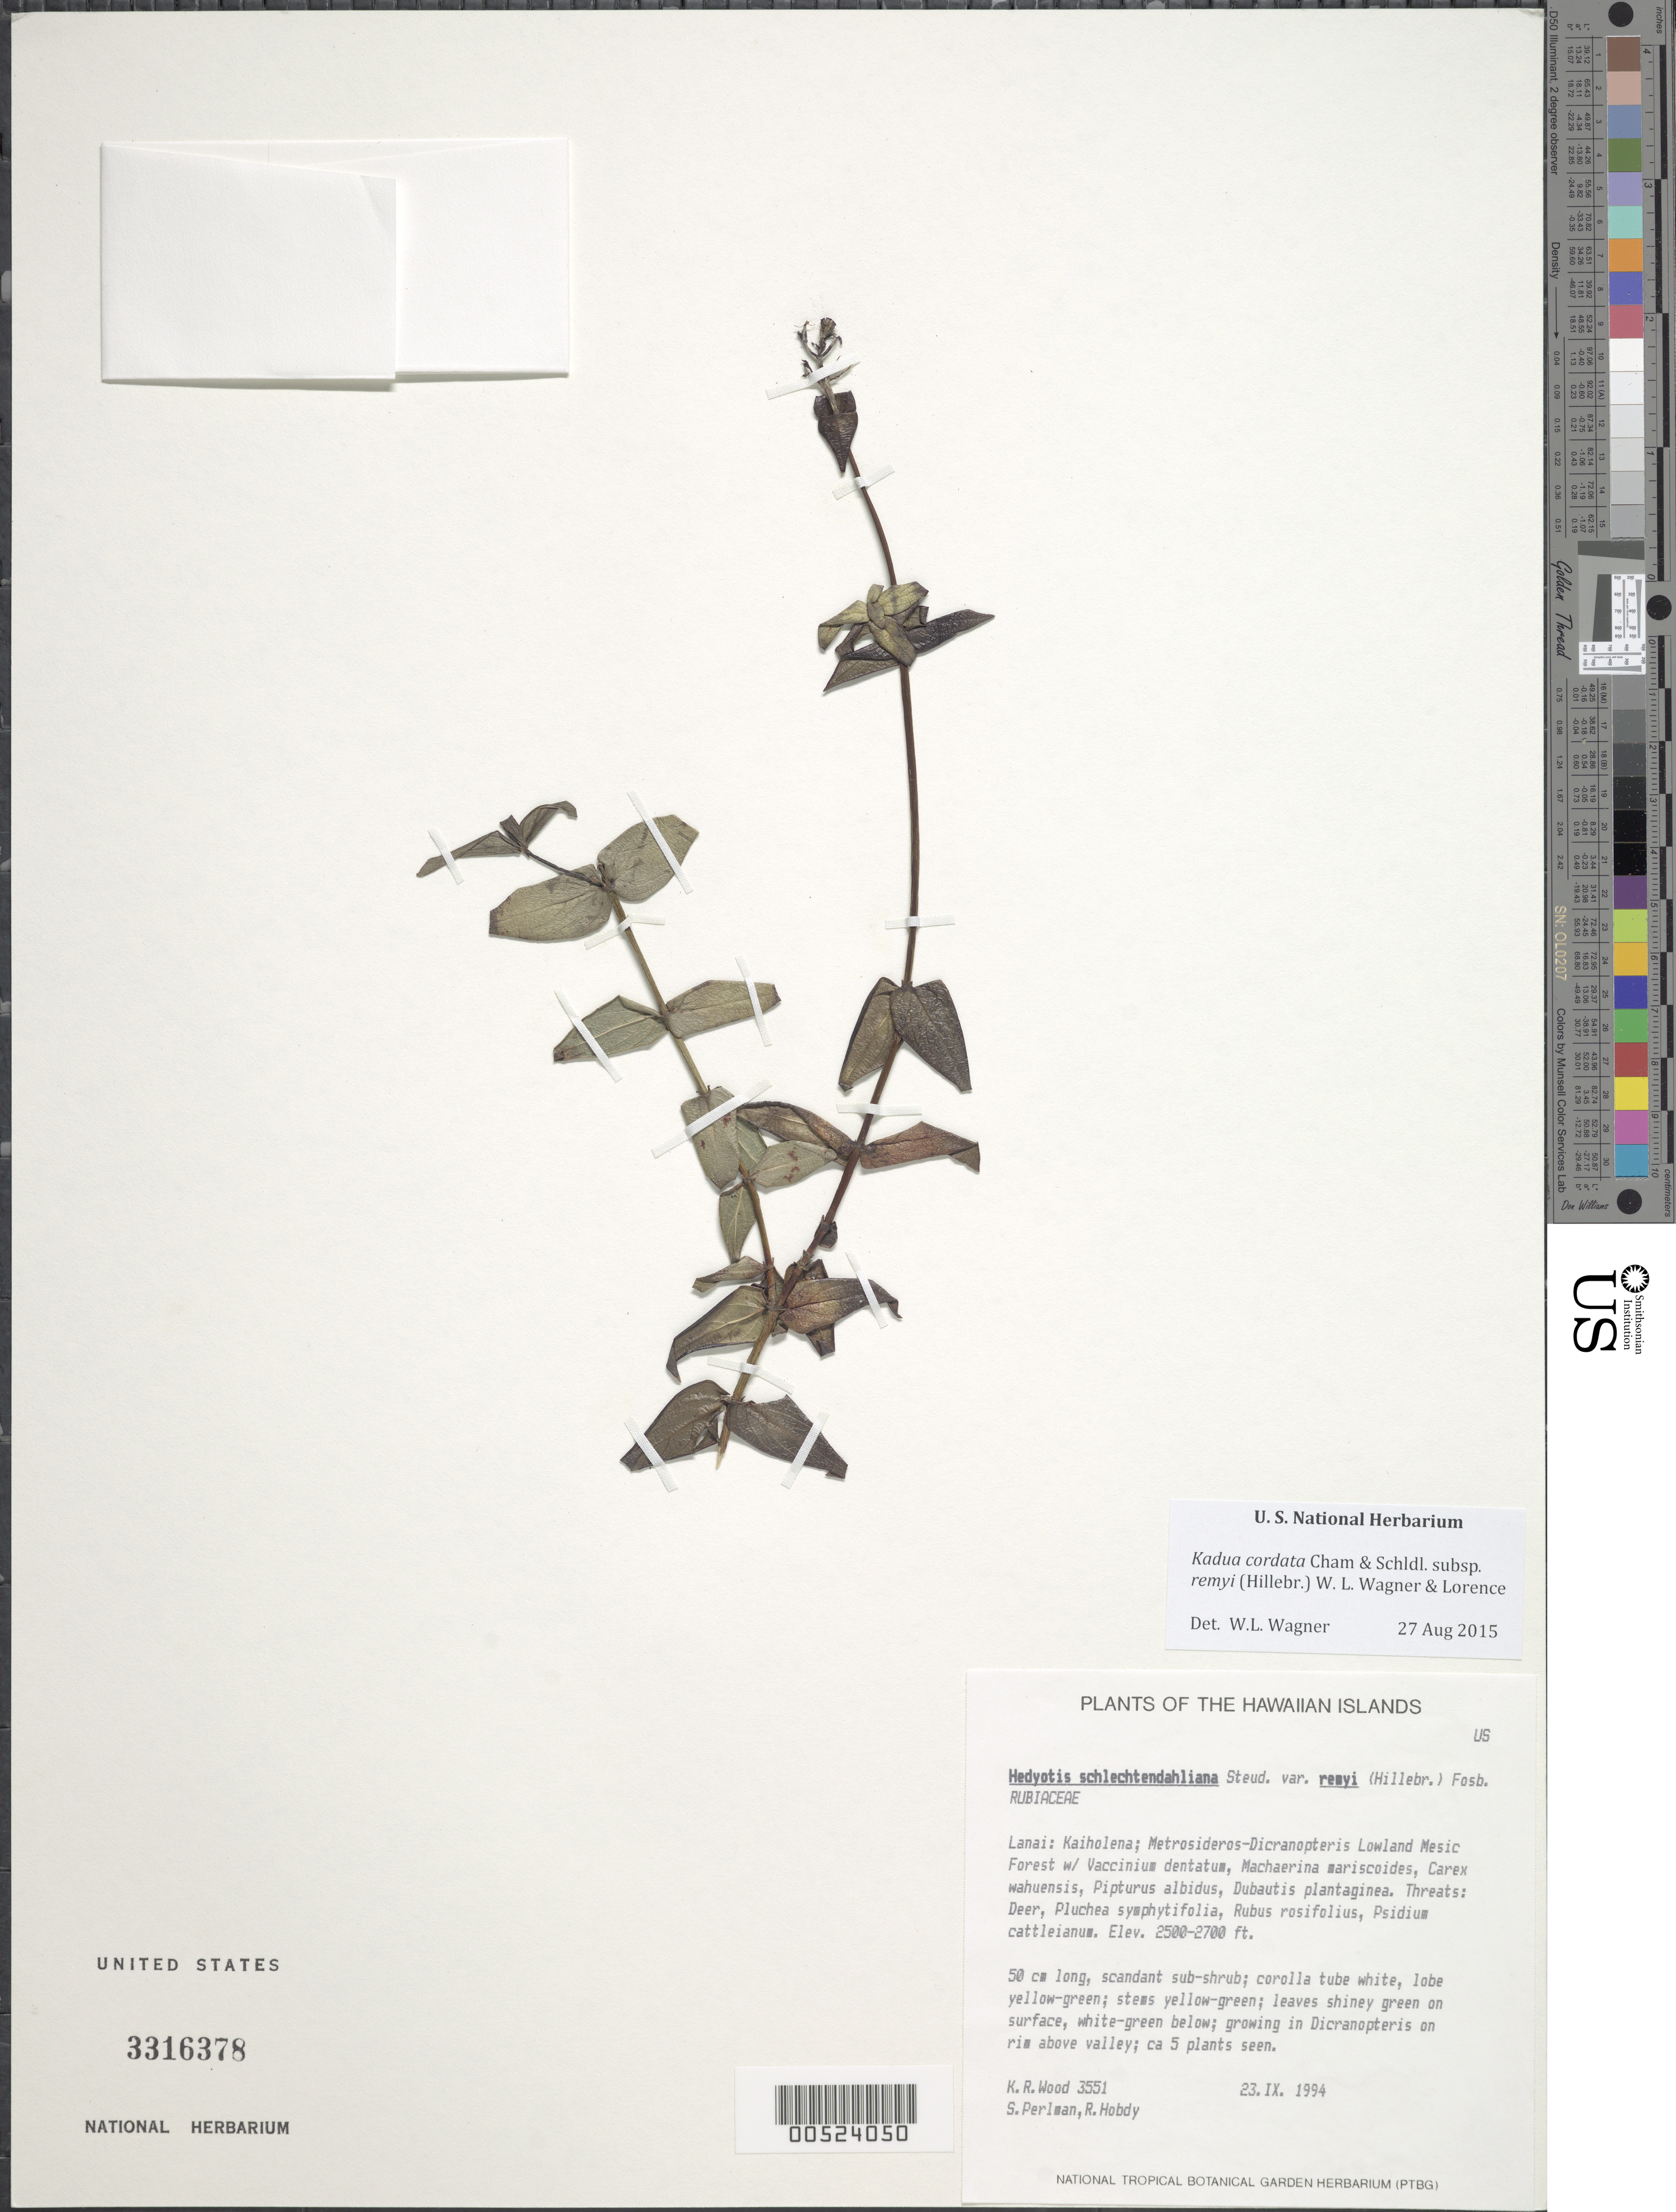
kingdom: Plantae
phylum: Tracheophyta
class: Magnoliopsida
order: Gentianales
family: Rubiaceae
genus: Kadua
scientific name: Kadua cordata subsp. remyi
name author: (Hillebr.) W.L. Wagner & Lorence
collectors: K. R. Wood, S. P. Perlman & R. Hobdy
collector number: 3551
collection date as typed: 23 Sep 1994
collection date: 1994-09-23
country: United States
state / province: Hawaii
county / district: Maui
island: Lana'i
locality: Kaiholena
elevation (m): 762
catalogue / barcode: US 3316378